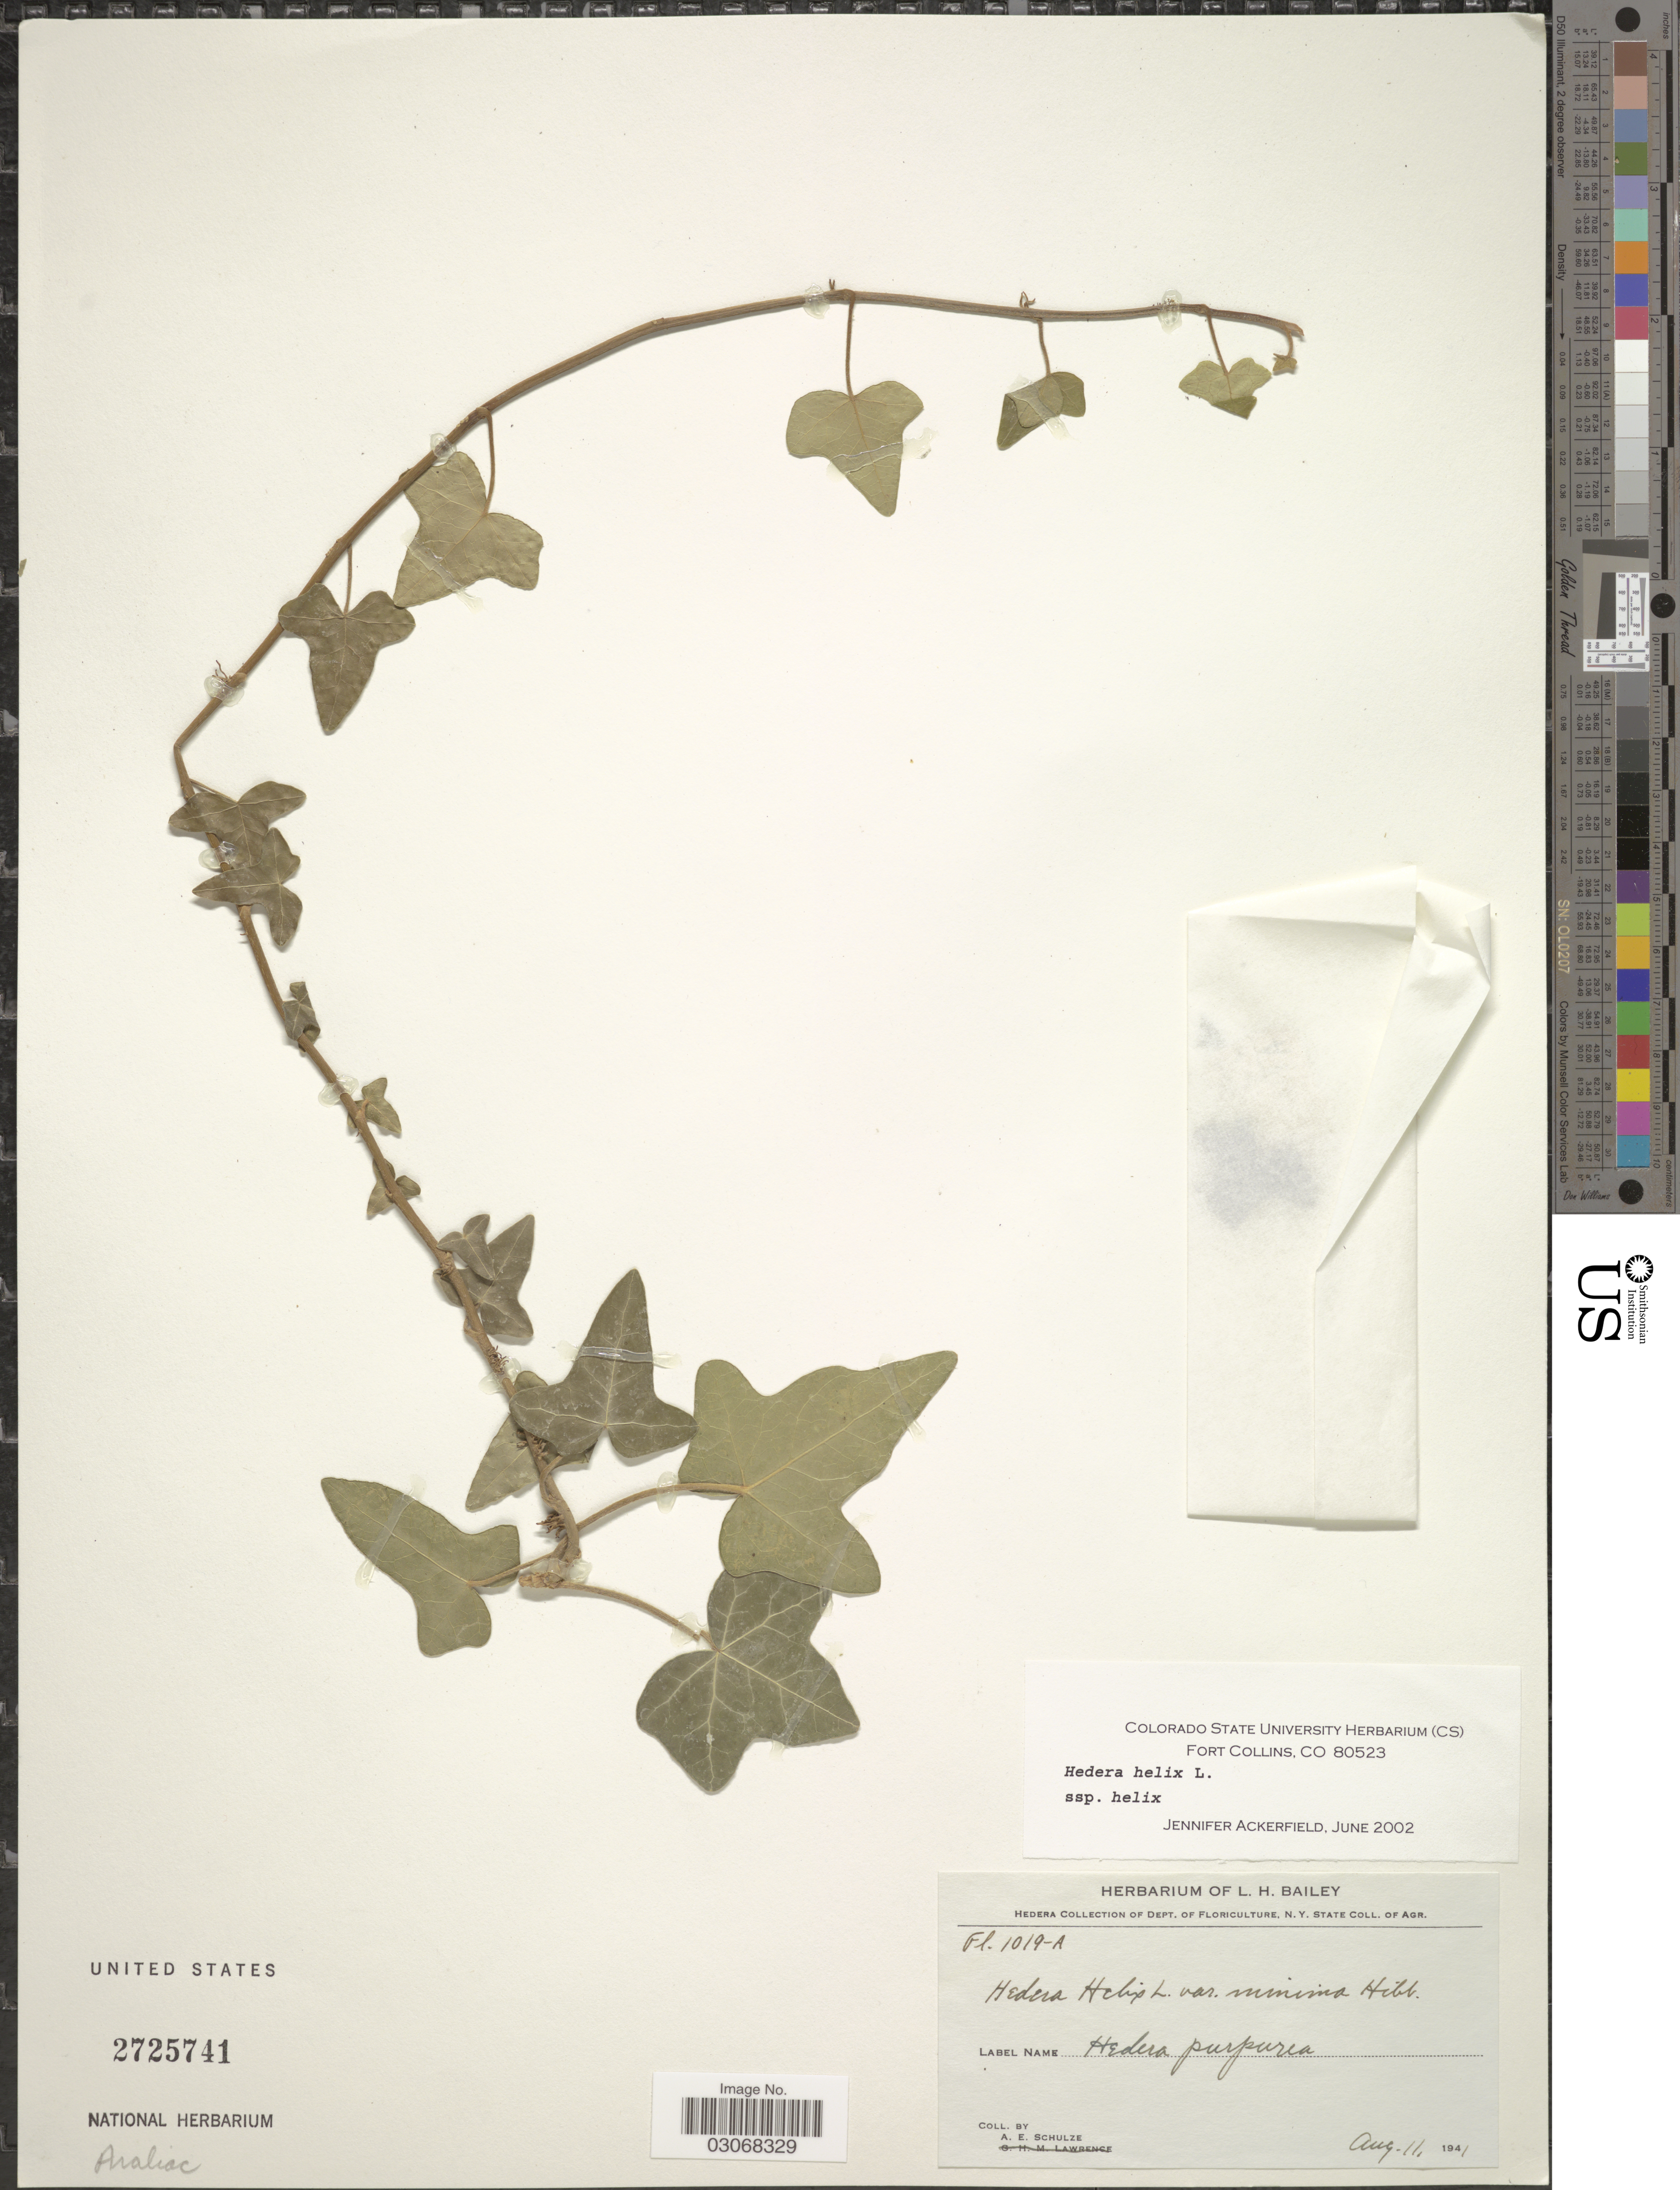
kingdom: Plantae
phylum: Tracheophyta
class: Magnoliopsida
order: Apiales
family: Araliaceae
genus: Hedera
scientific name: Hedera helix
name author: L.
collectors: A. Schulze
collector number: Fl. 1019-A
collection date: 1941-08-11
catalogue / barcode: US 2725741